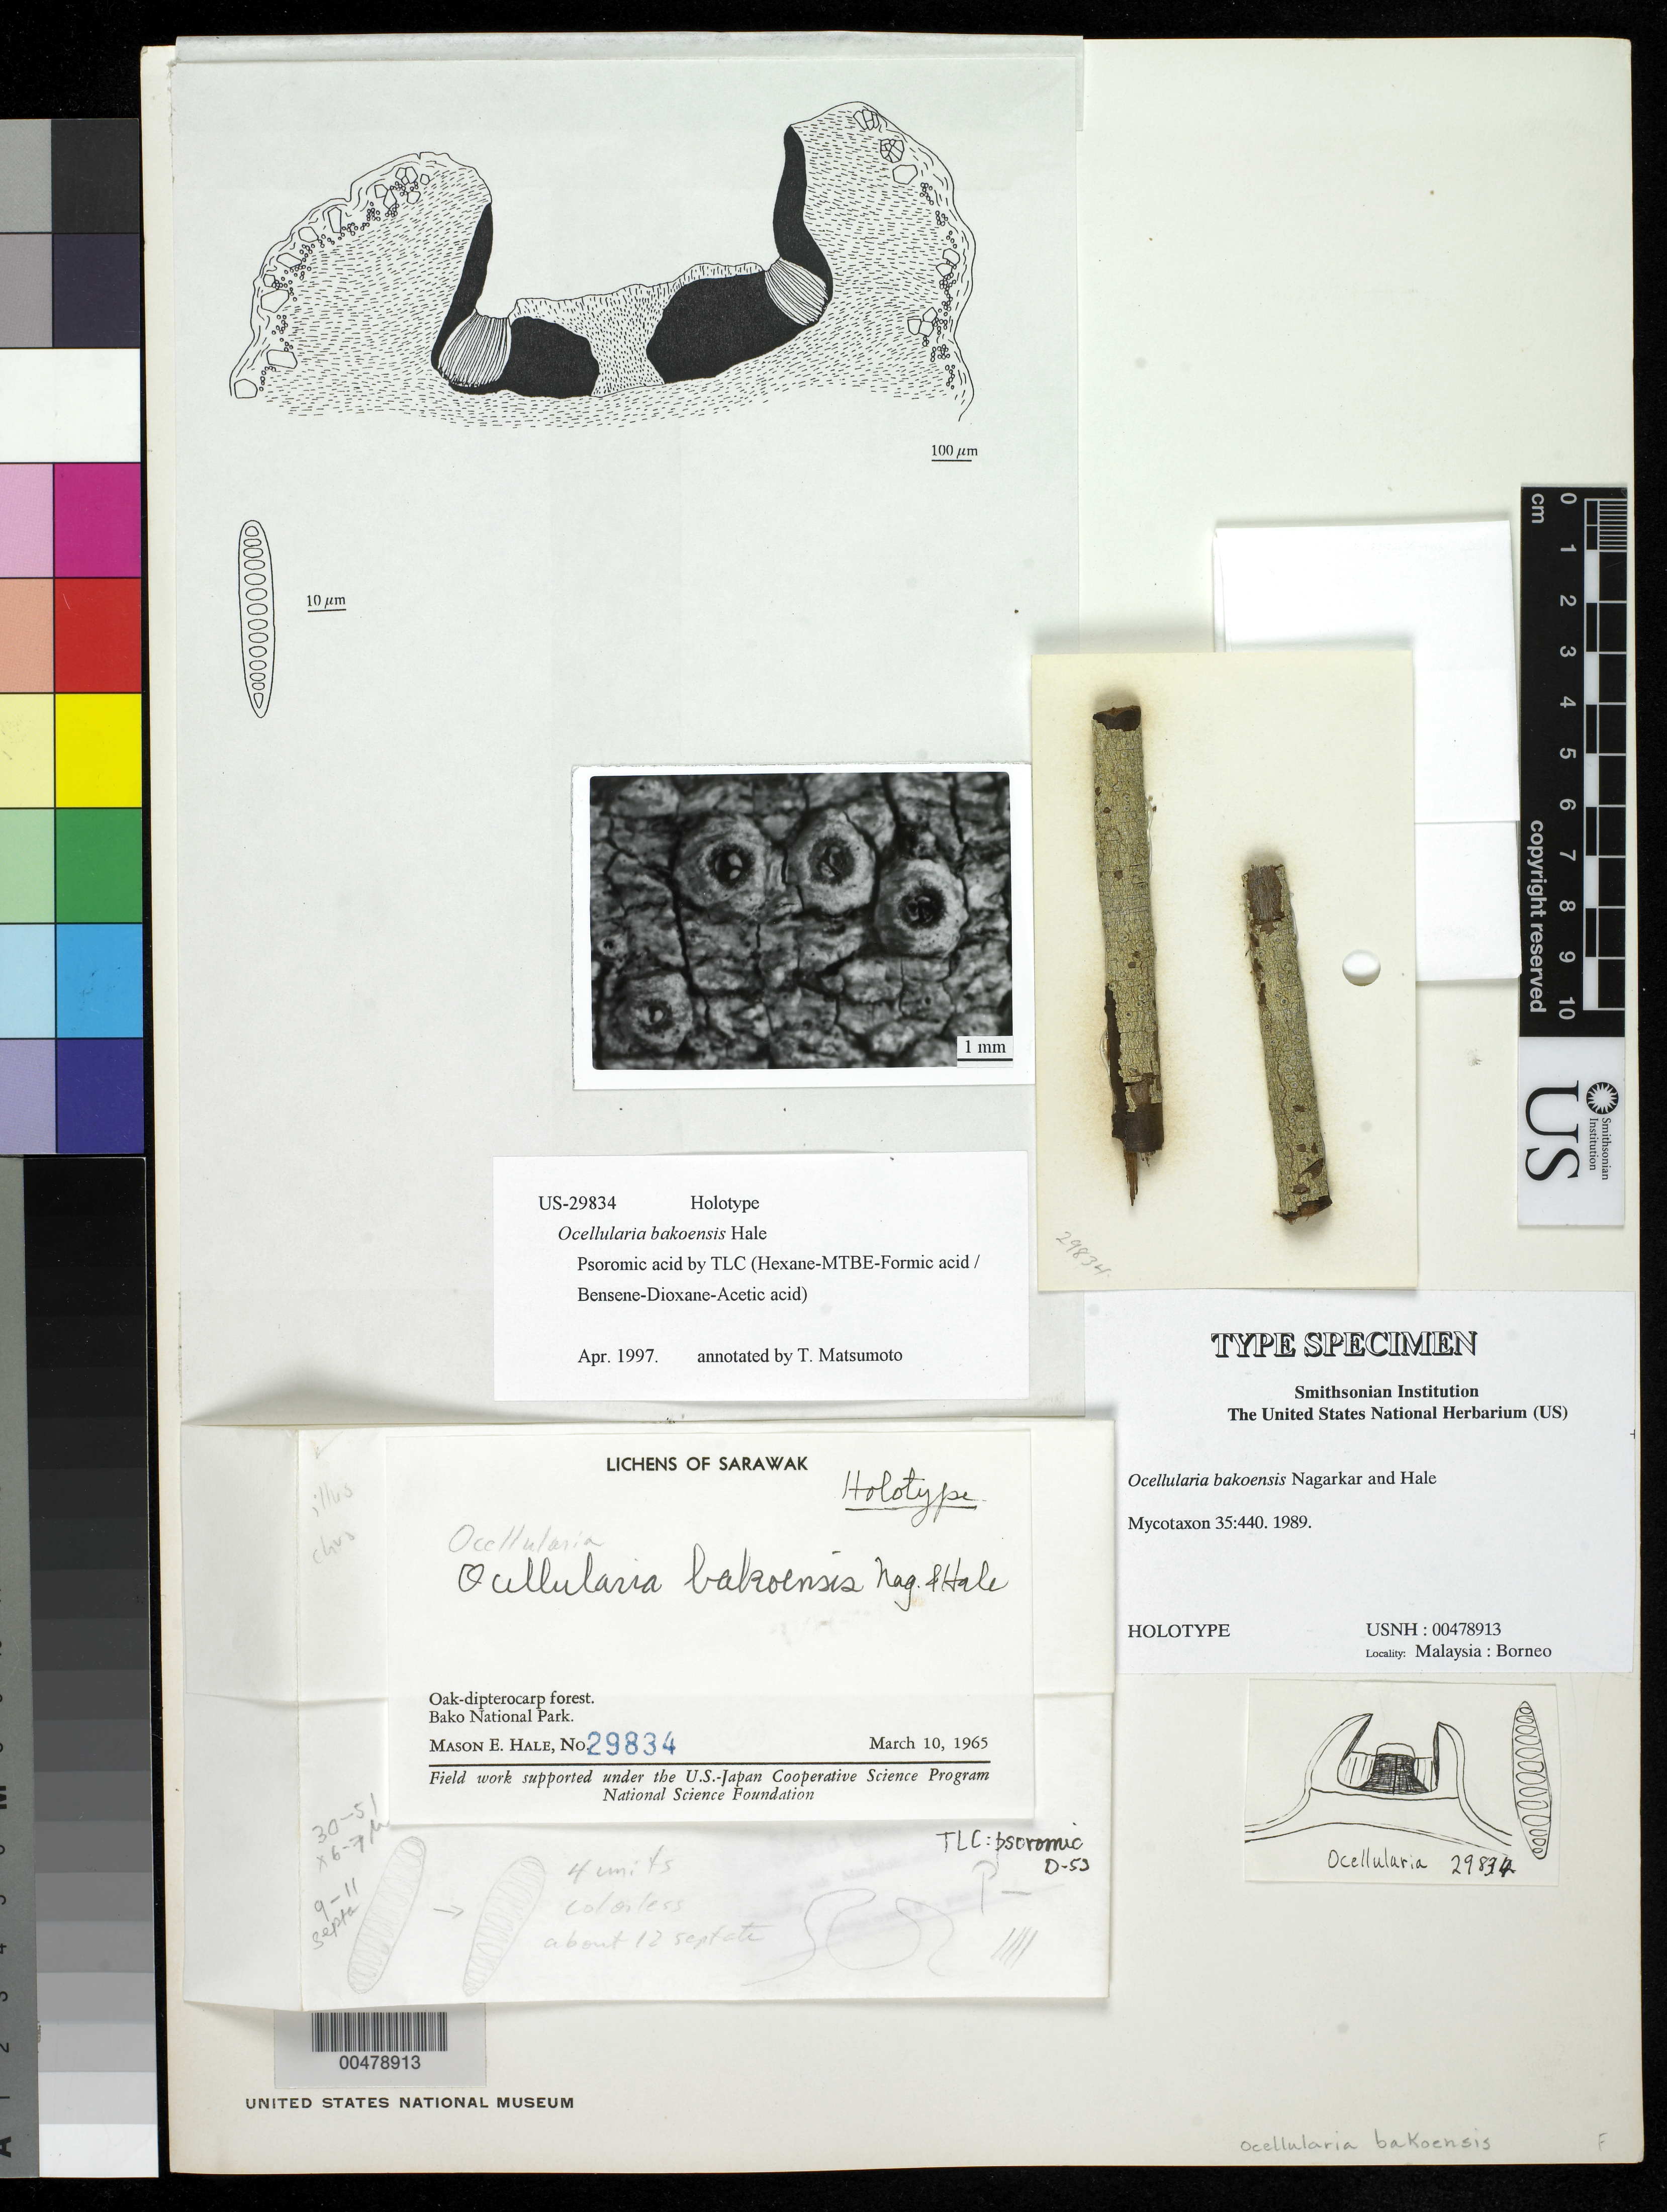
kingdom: Fungi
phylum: Ascomycota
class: Lecanoromycetes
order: Ostropales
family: Graphidaceae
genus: Ocellularia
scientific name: Ocellularia bakoensis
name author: Nagarkar & Hale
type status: Holotype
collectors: M. Hale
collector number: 29834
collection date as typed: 10 Mar 1965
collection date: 1965-03-10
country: Malaysia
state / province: Sarawak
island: Borneo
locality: Bako National Park.